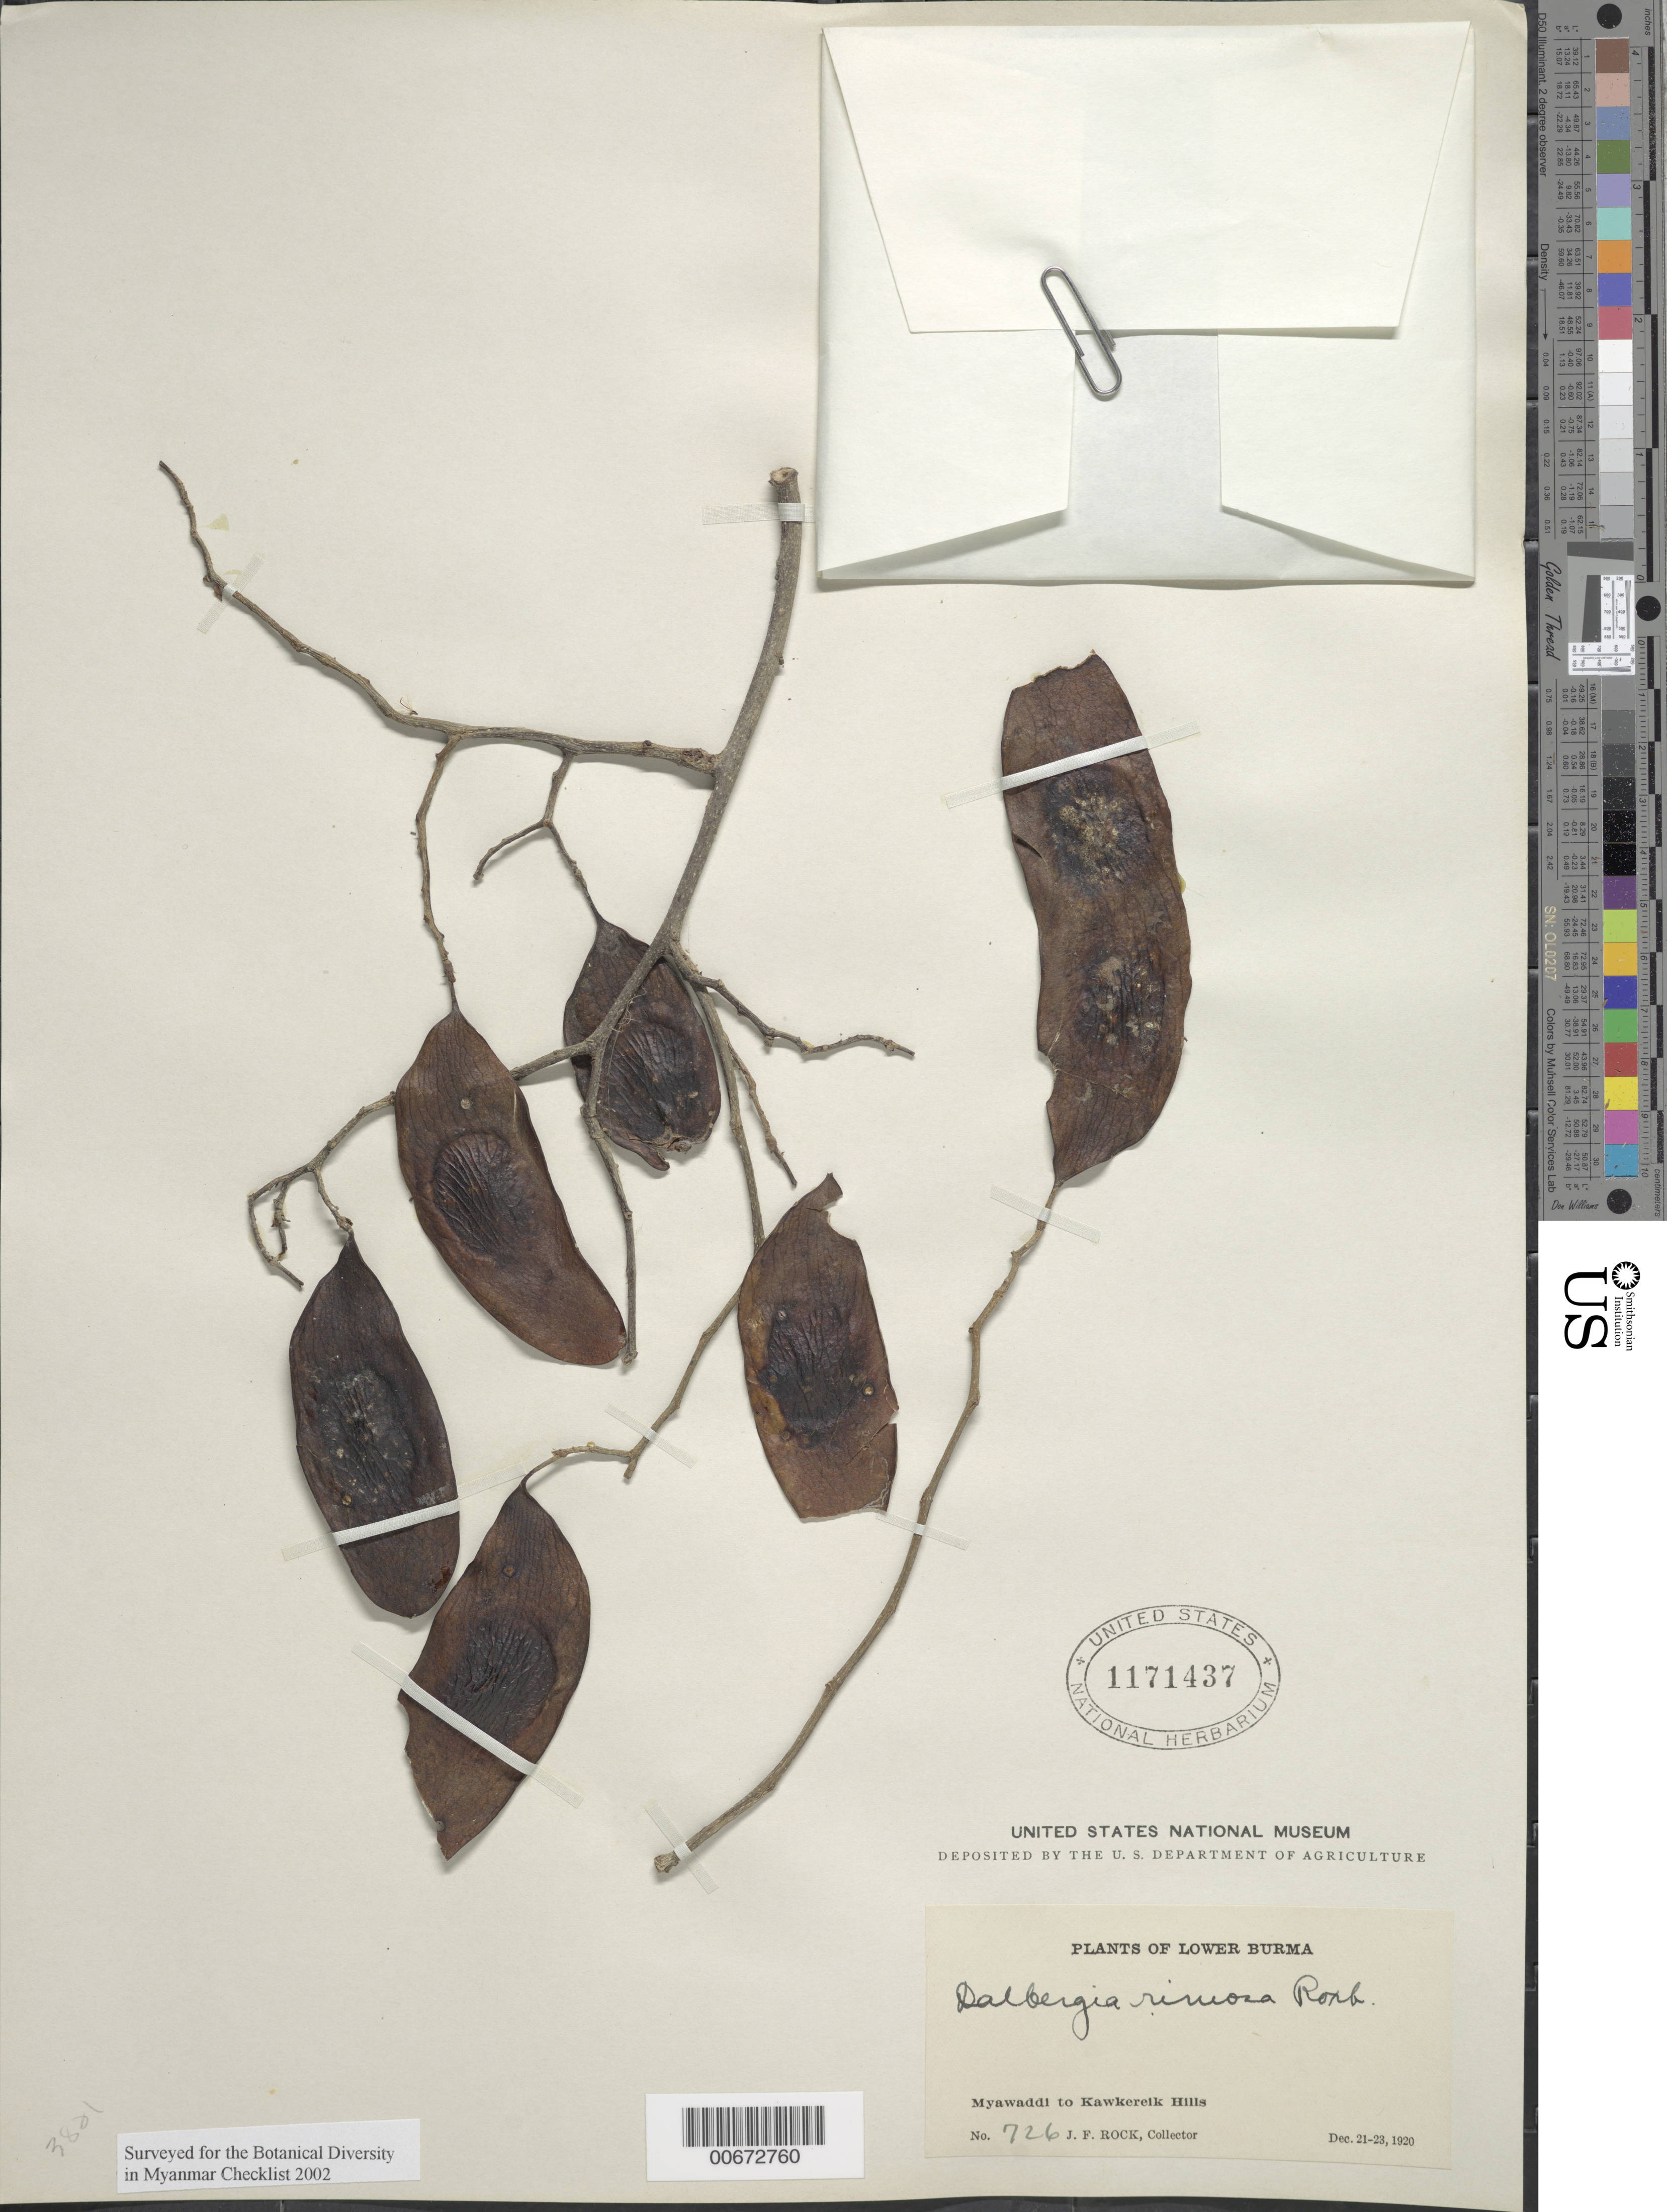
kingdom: Plantae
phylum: Tracheophyta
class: Magnoliopsida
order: Fabales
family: Fabaceae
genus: Dalbergia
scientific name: Dalbergia rimosa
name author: Roxb.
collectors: J. F. Rock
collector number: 726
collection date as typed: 21 Dec 1920 to 23 Dec 1920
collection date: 1920-12-21/1920-12-23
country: Myanmar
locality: Lower Burma, Myawaddi to Kawkereik Hills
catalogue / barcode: US 1171437